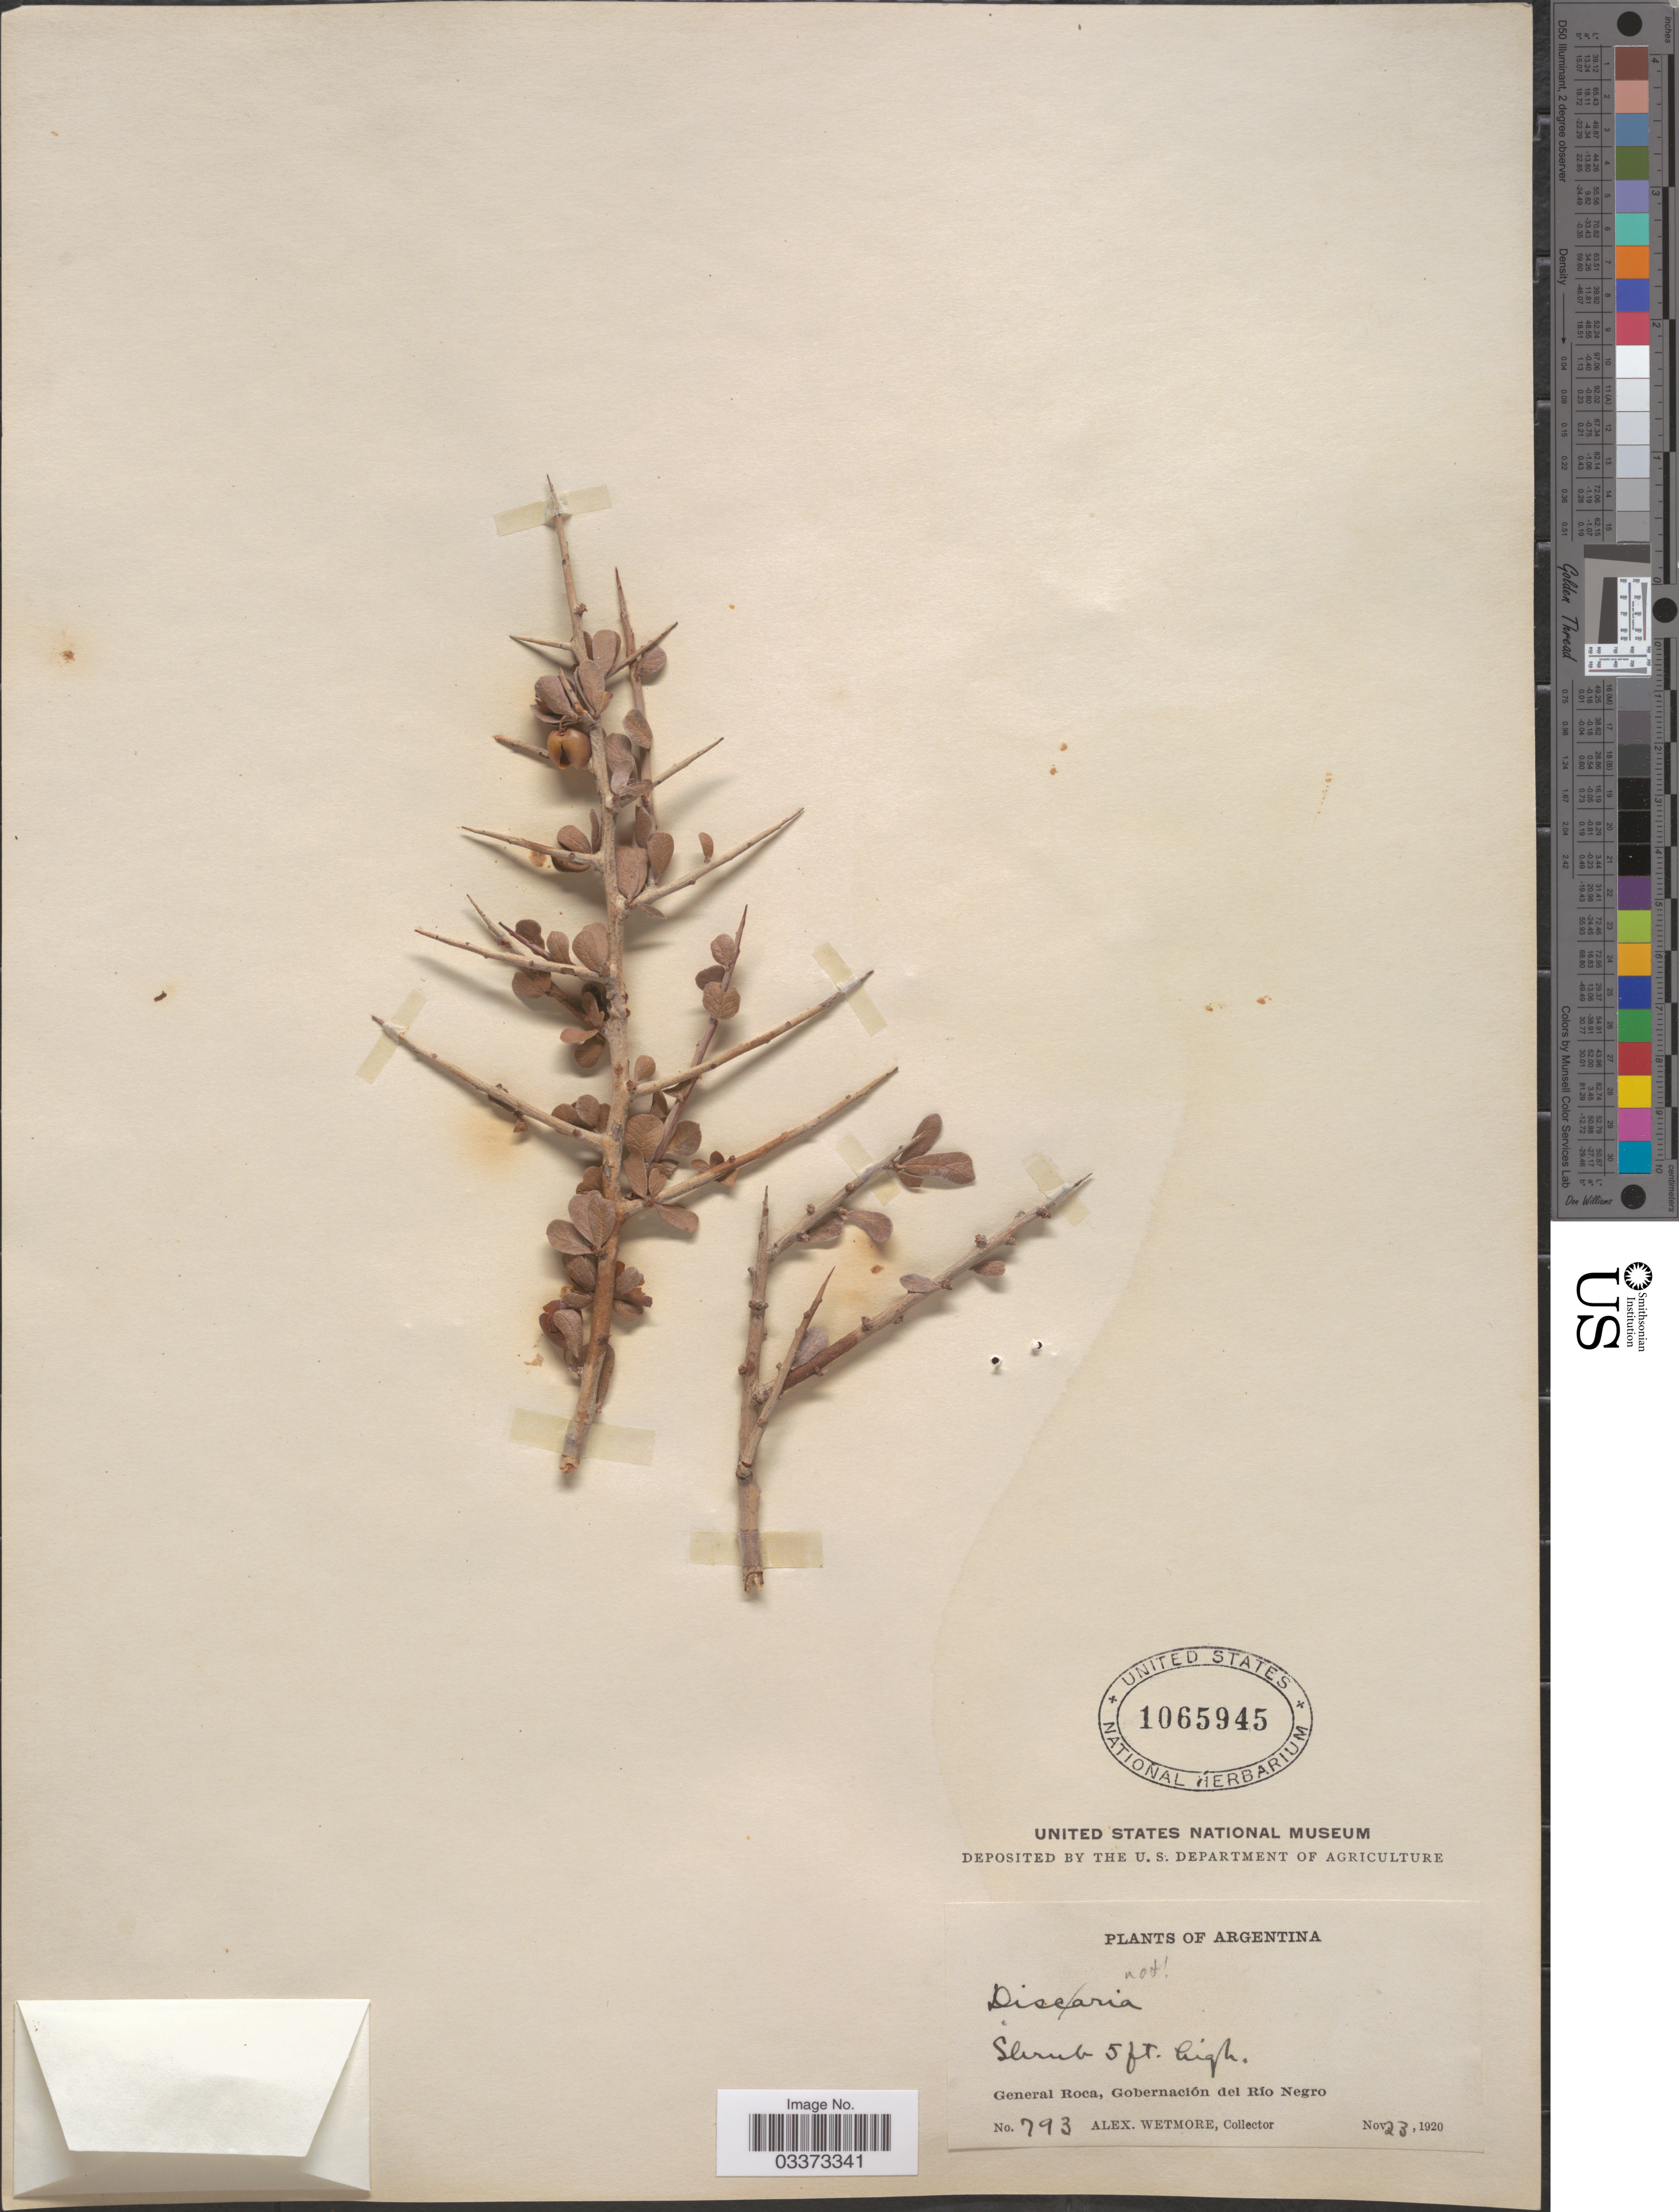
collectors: A. Wetmore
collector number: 793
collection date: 1920-11-23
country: Argentina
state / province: Rio Negro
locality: General Roca, Gobernación del Río Negro.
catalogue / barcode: US 1065945